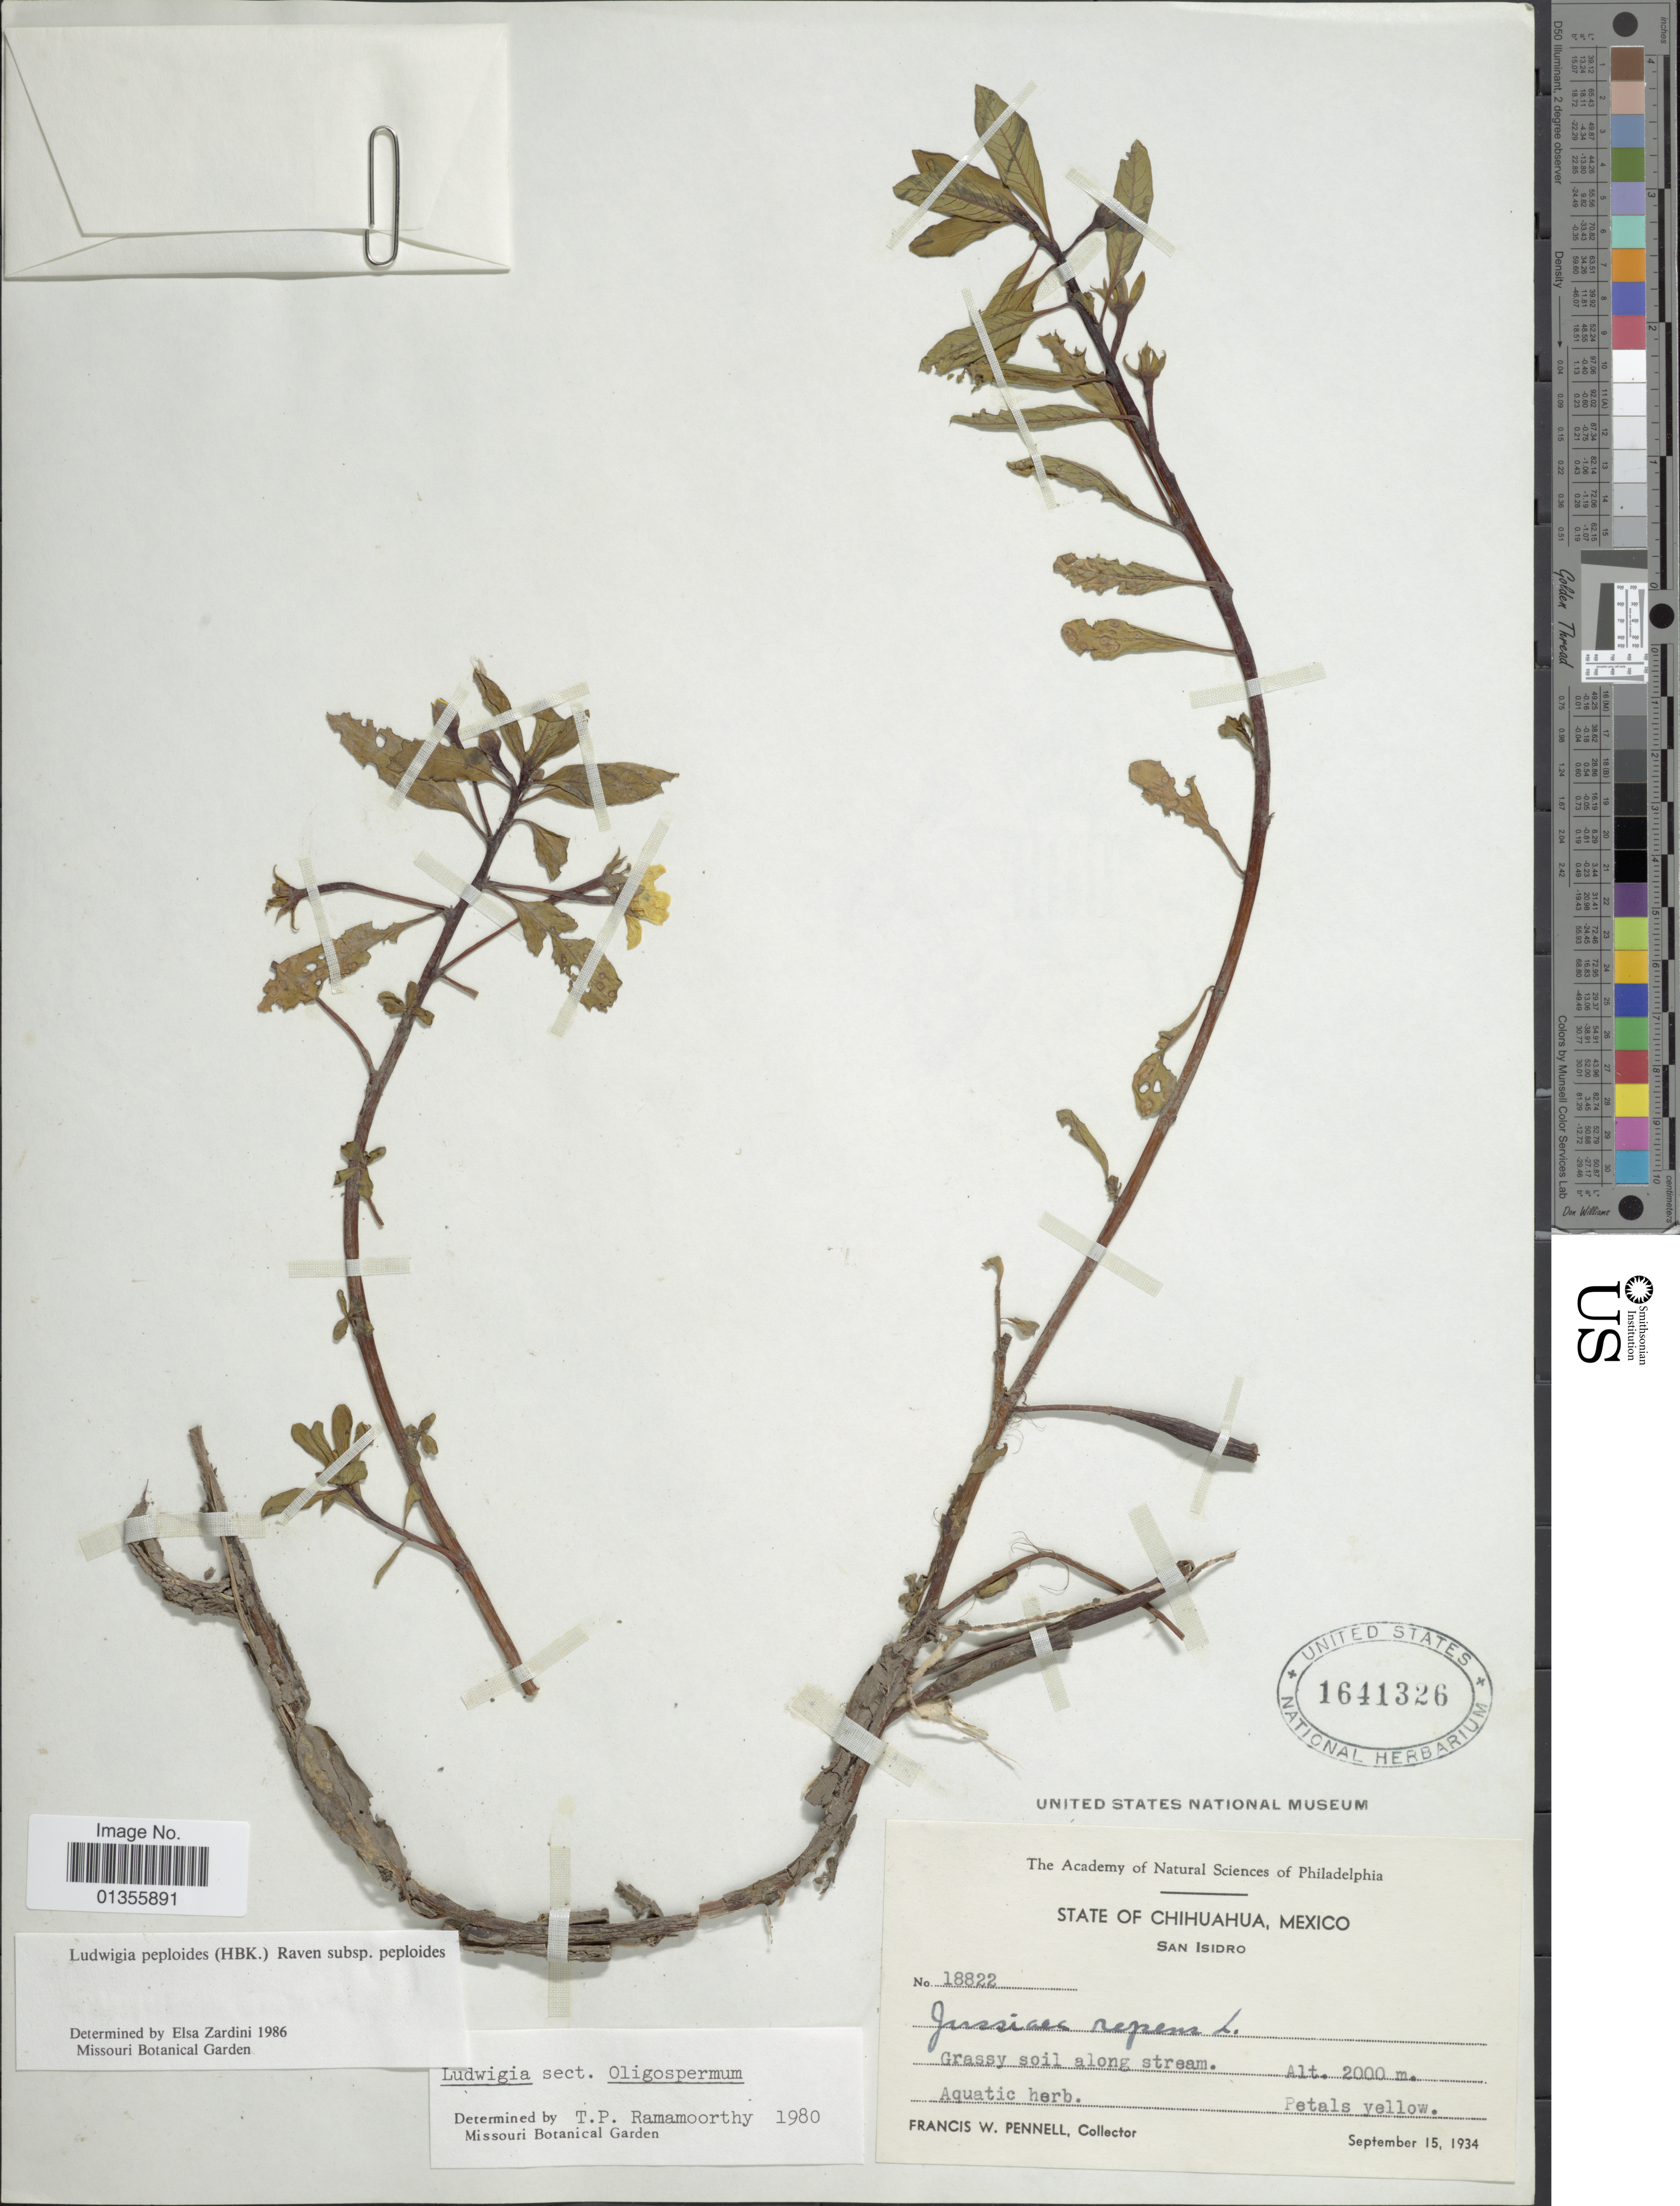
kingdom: Plantae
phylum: Tracheophyta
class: Magnoliopsida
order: Myrtales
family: Onagraceae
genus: Ludwigia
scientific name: Ludwigia peploides subsp. peploides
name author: (Kunth) P.H. Raven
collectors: F. W. Pennell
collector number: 18822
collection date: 1934-09-15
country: Mexico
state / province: Chihuahua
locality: San Isidro.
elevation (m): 2000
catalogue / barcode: US 1641326